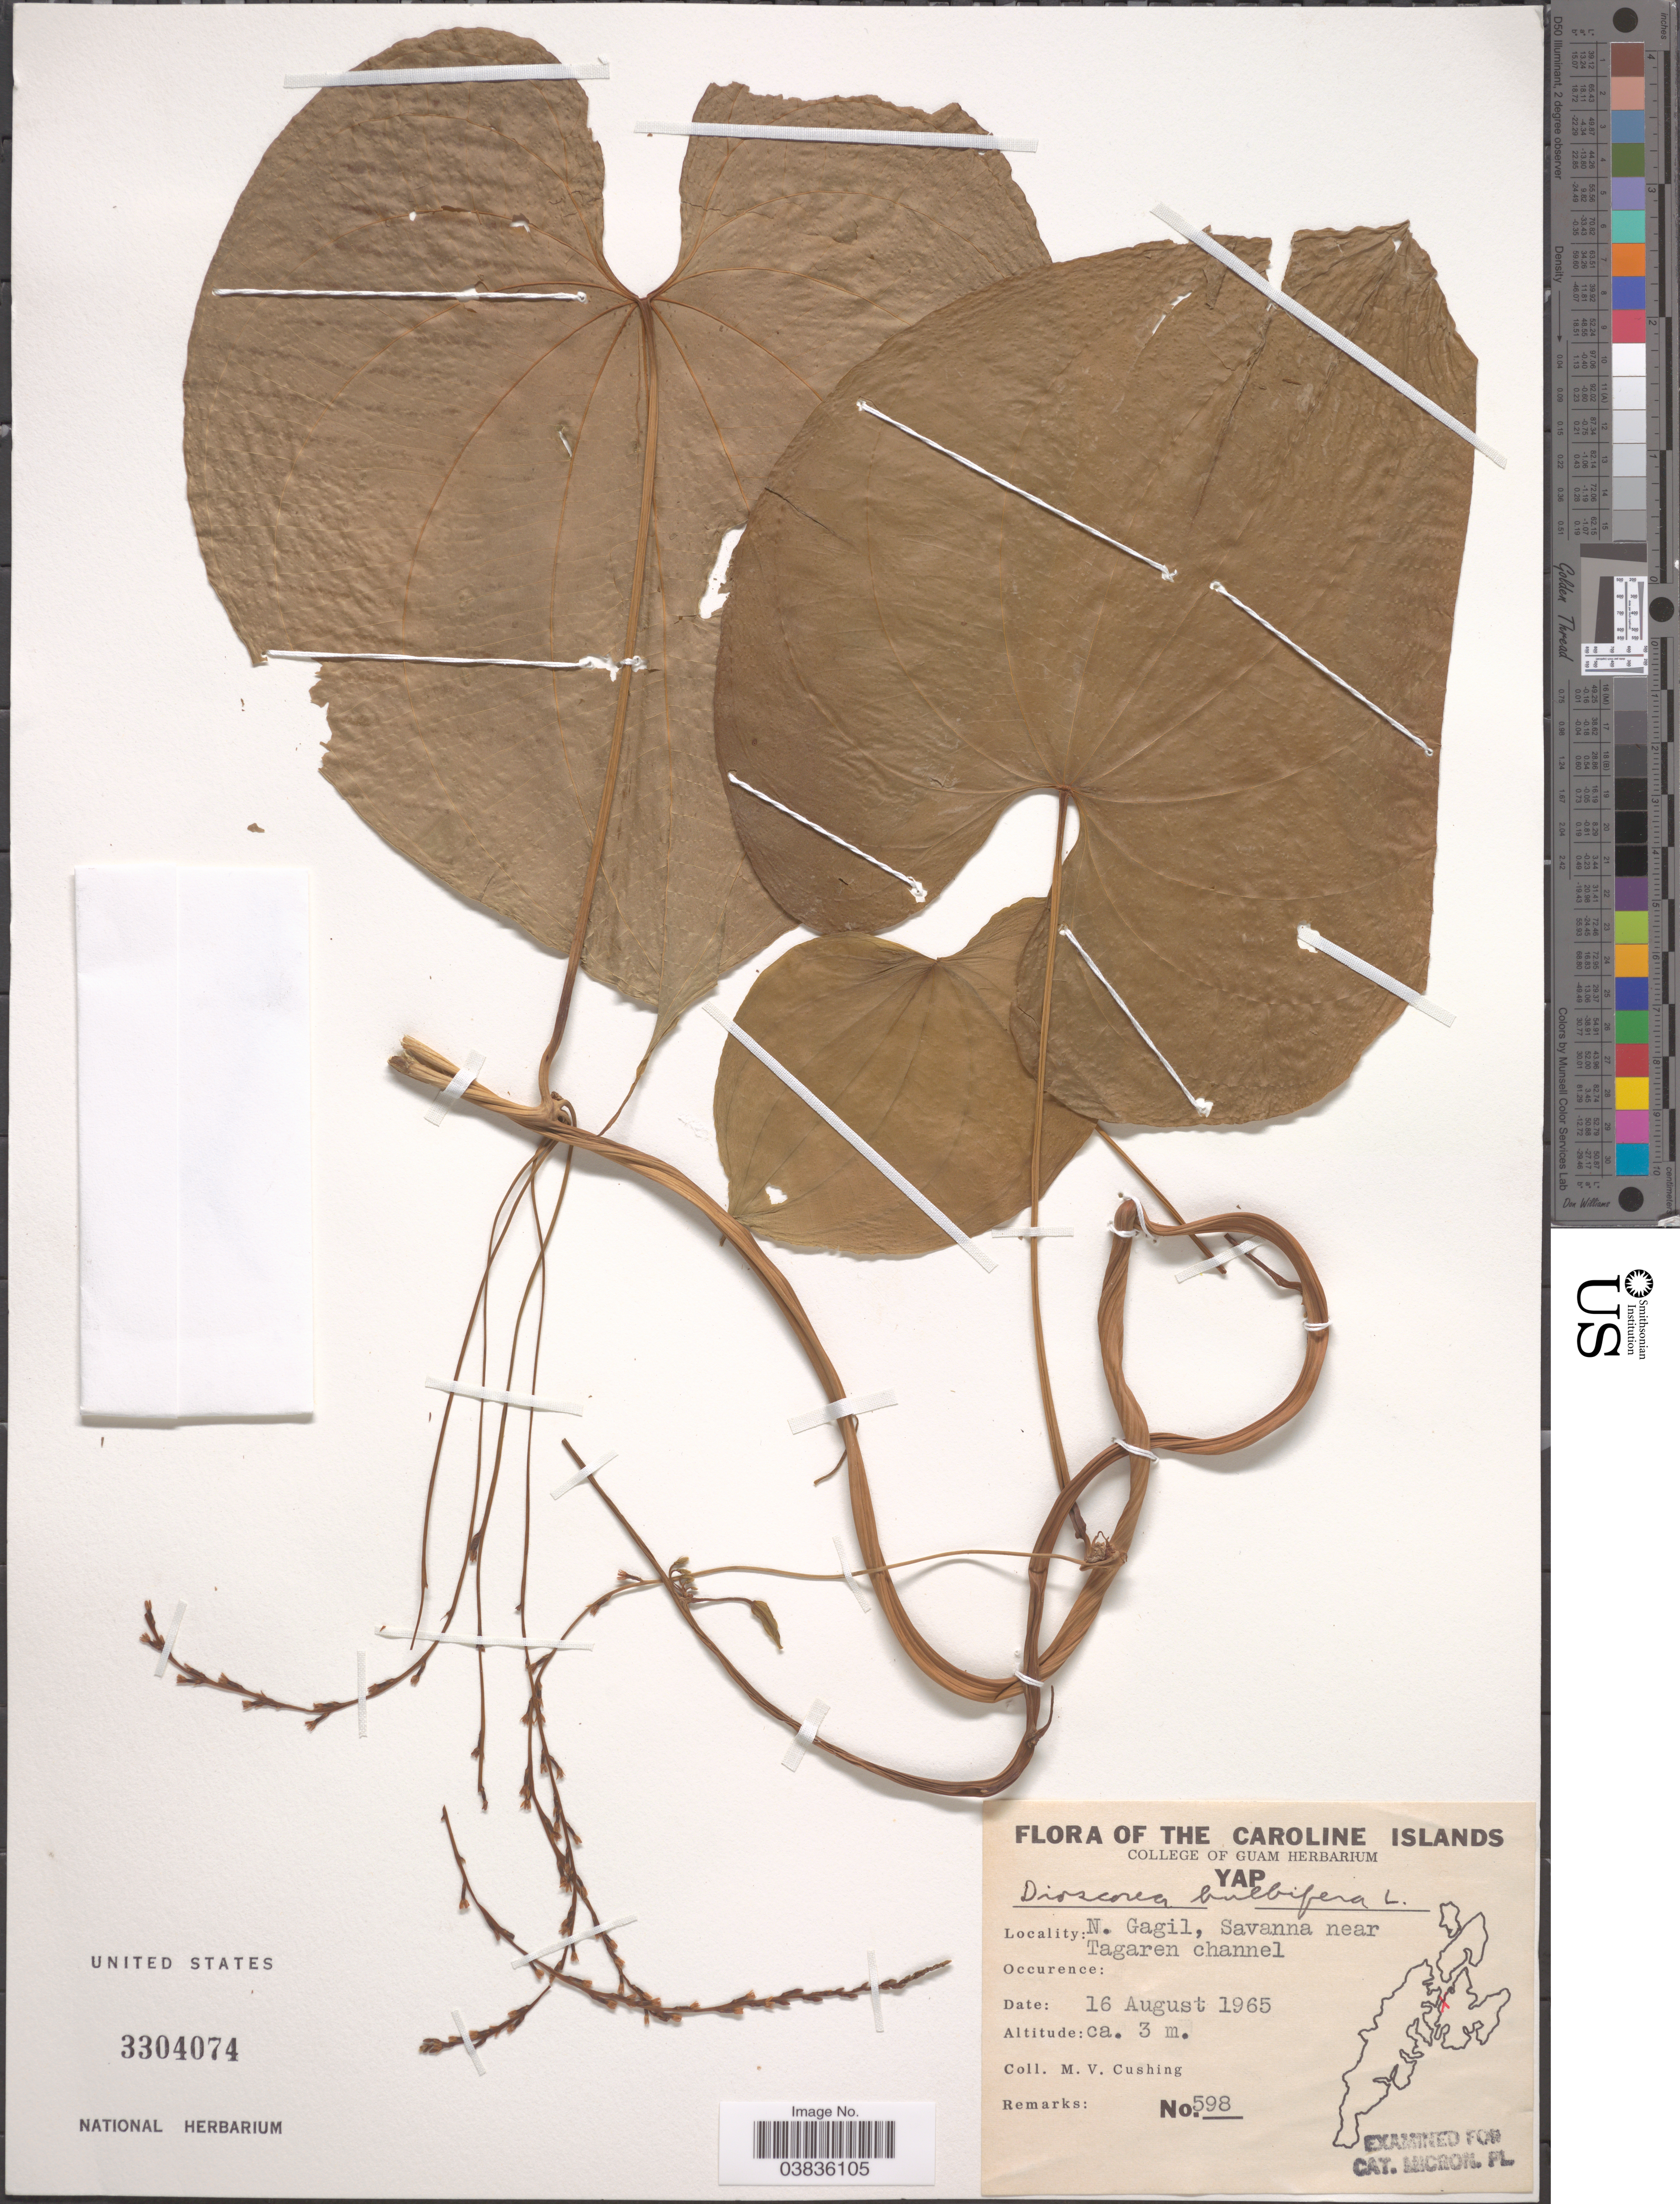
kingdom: Plantae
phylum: Tracheophyta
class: Liliopsida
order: Dioscoreales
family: Dioscoreaceae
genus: Dioscorea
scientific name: Dioscorea bulbifera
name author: L.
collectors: M. V. Cushing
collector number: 598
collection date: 1965-08-16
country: Micronesia, Federated States of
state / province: Yap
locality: The Caroline Islands. N. Gagil, Savanna near Tagaren channel.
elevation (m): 3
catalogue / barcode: US 3304074